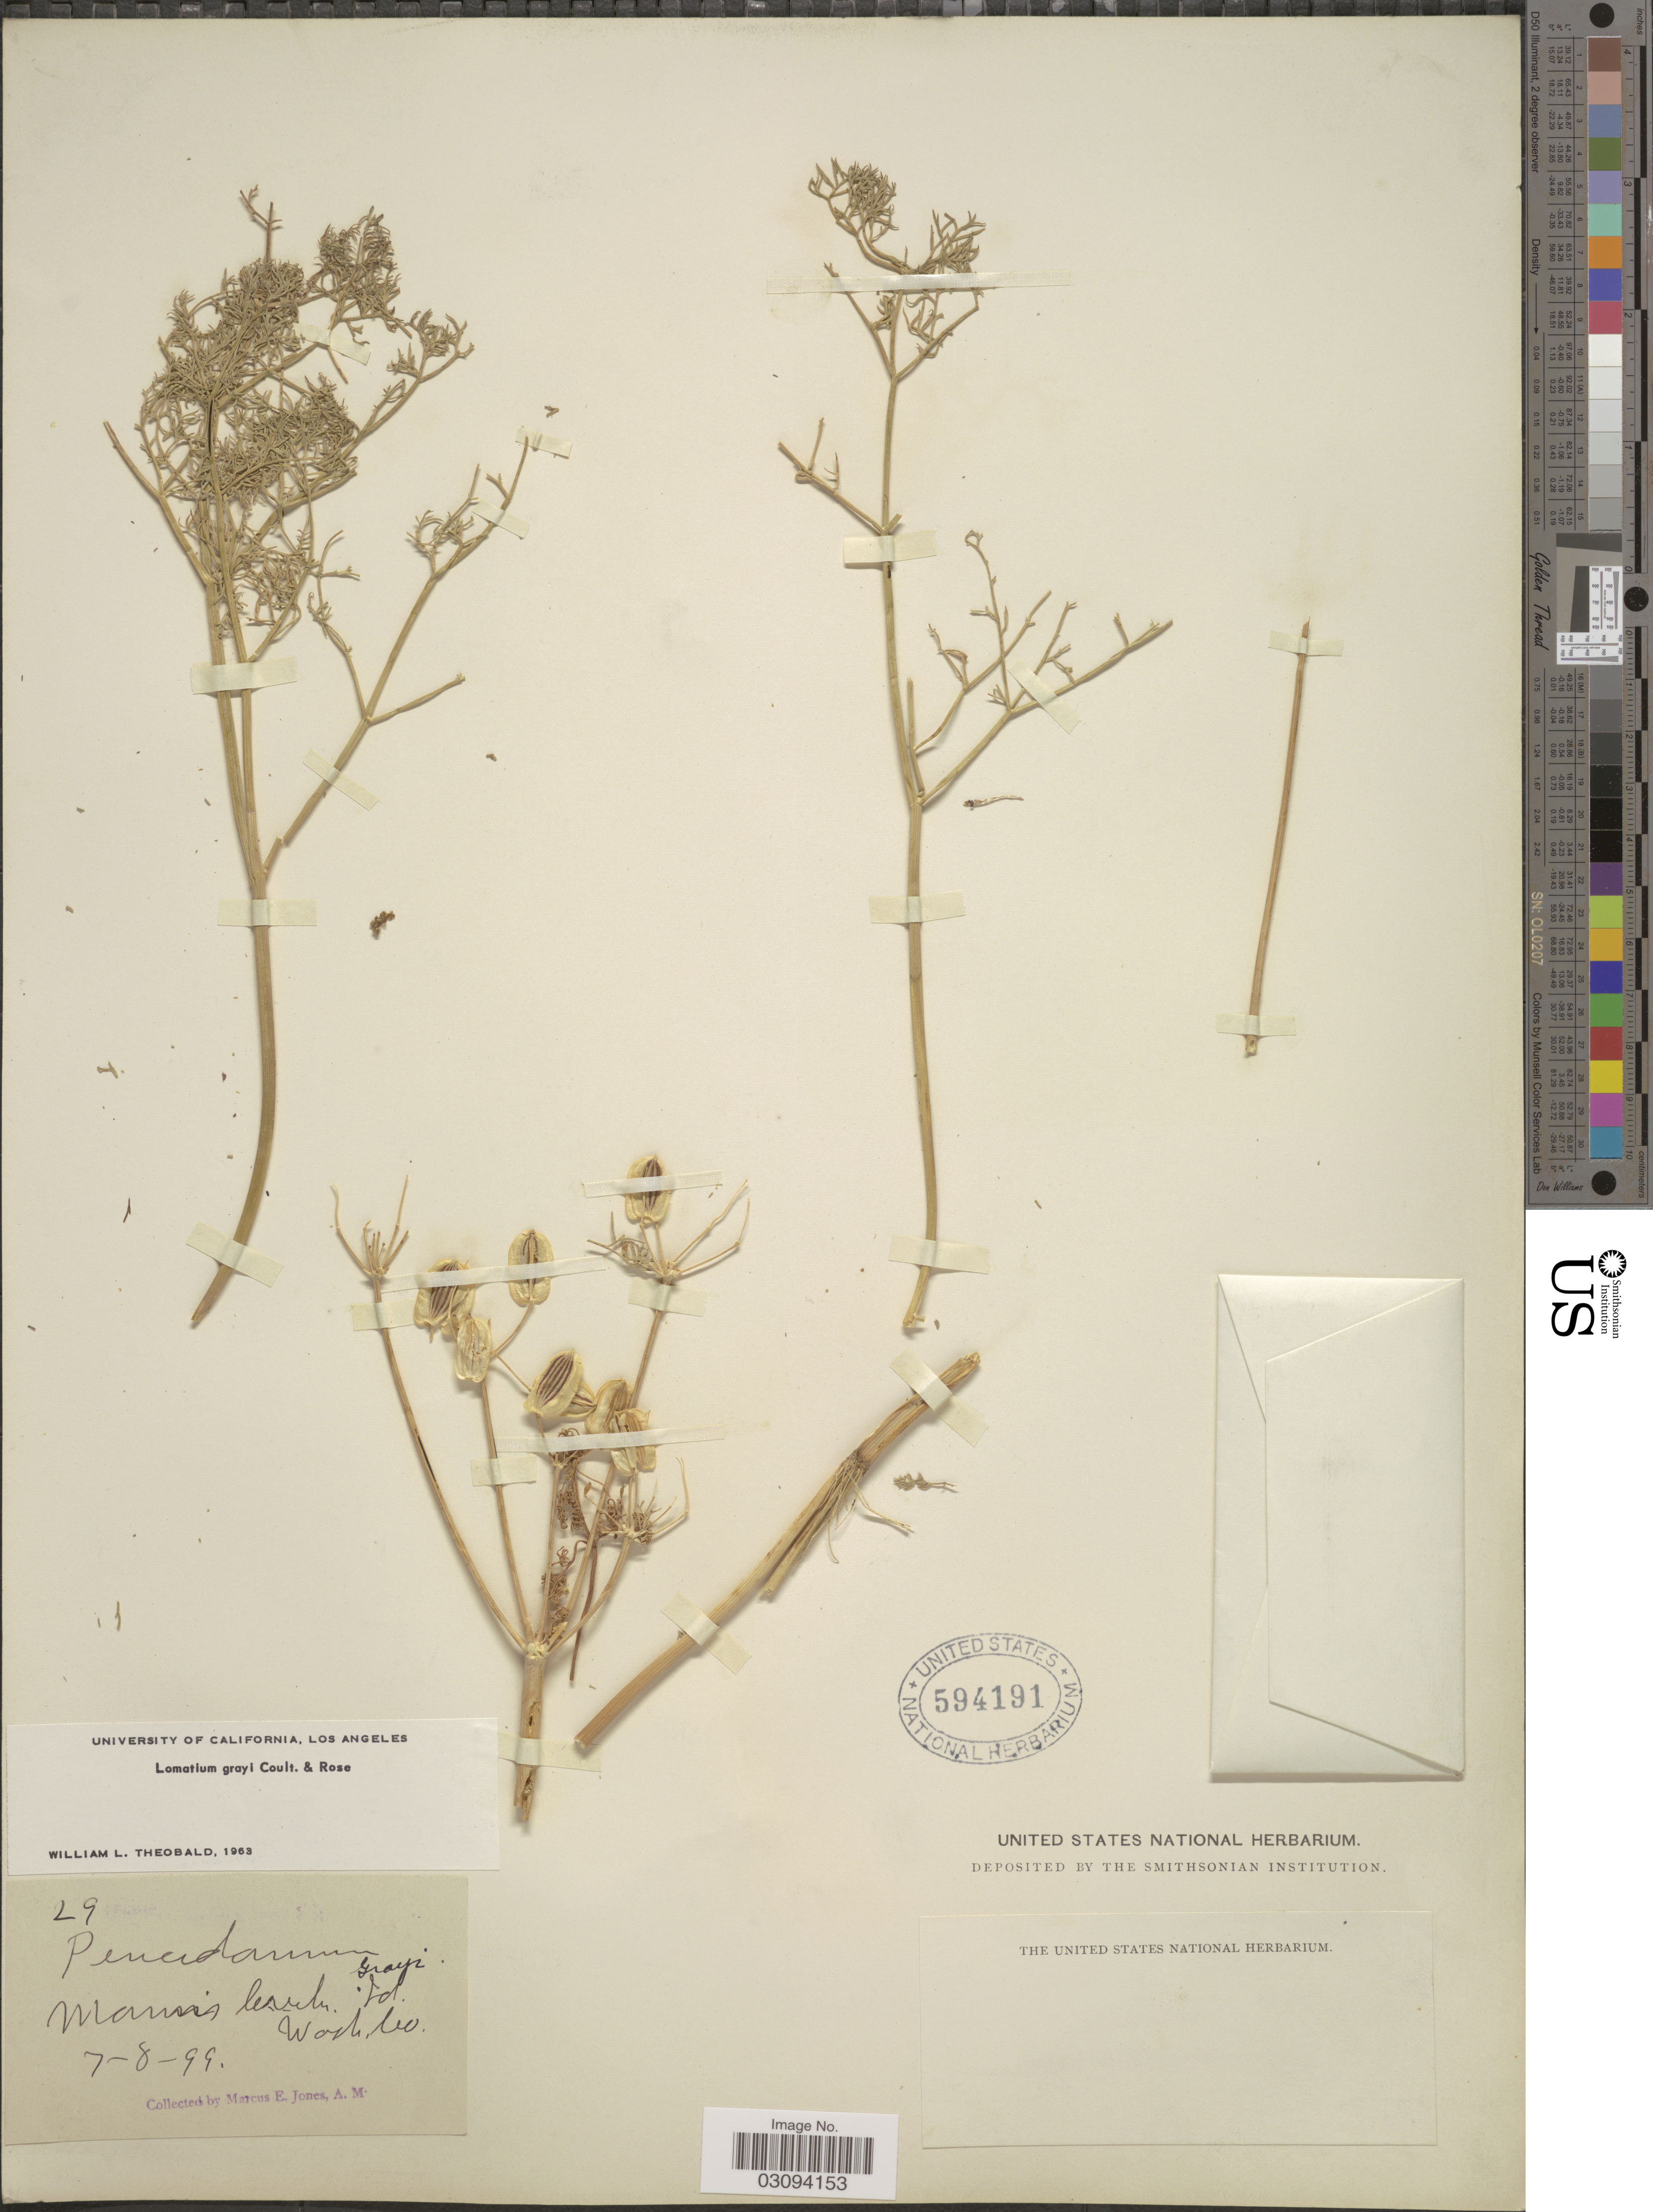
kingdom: Plantae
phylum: Tracheophyta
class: Magnoliopsida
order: Apiales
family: Apiaceae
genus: Lomatium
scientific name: Lomatium grayi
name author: (J.M. Coult. & Rose) J.M. Coult. & Rose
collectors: M. E. Jones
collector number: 29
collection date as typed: Transcribed d/m/y: 8/7/99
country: United States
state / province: Idaho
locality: Mann's Creek. Id. Wash. Co.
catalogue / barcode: US 594191